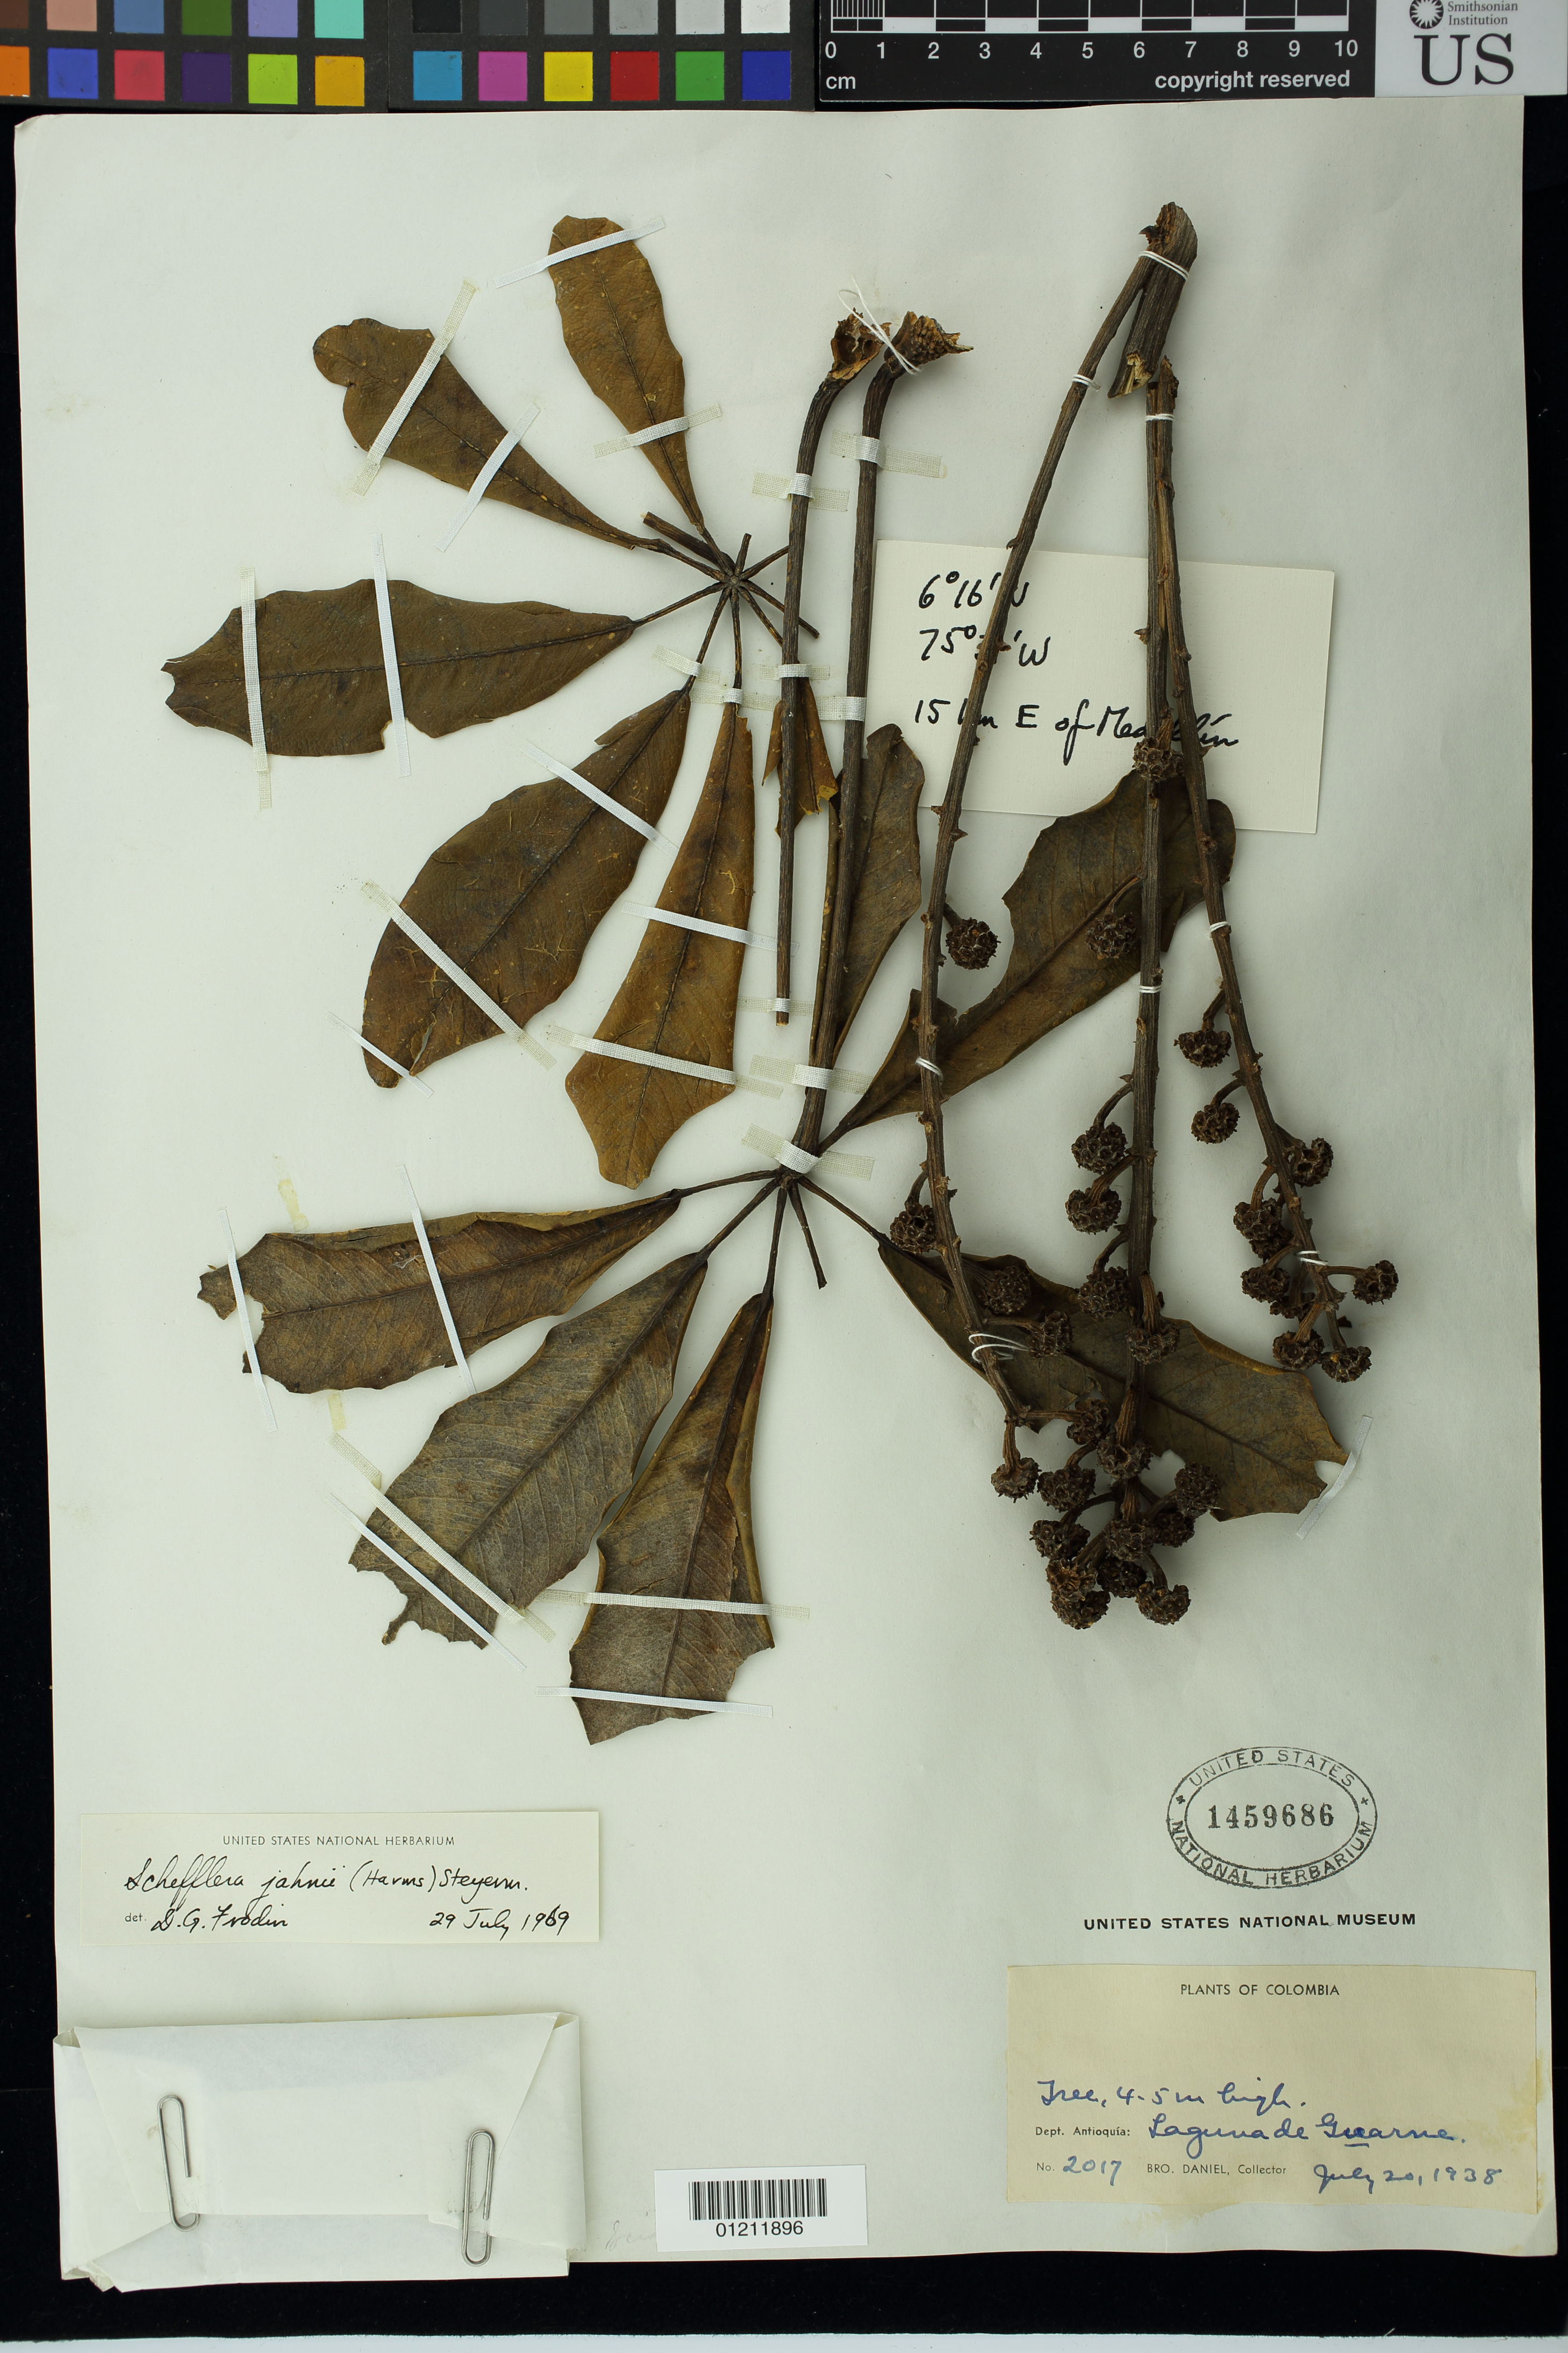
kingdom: Plantae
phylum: Tracheophyta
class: Magnoliopsida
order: Apiales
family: Araliaceae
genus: Schefflera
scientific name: Schefflera jahnii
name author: (Harms) Steyerm.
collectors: Bro. Daniel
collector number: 2017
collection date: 1938-07-20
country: Colombia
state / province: Antioquia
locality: Laguna de Guarne. 15 km E of Medellín.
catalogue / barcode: US 1459686